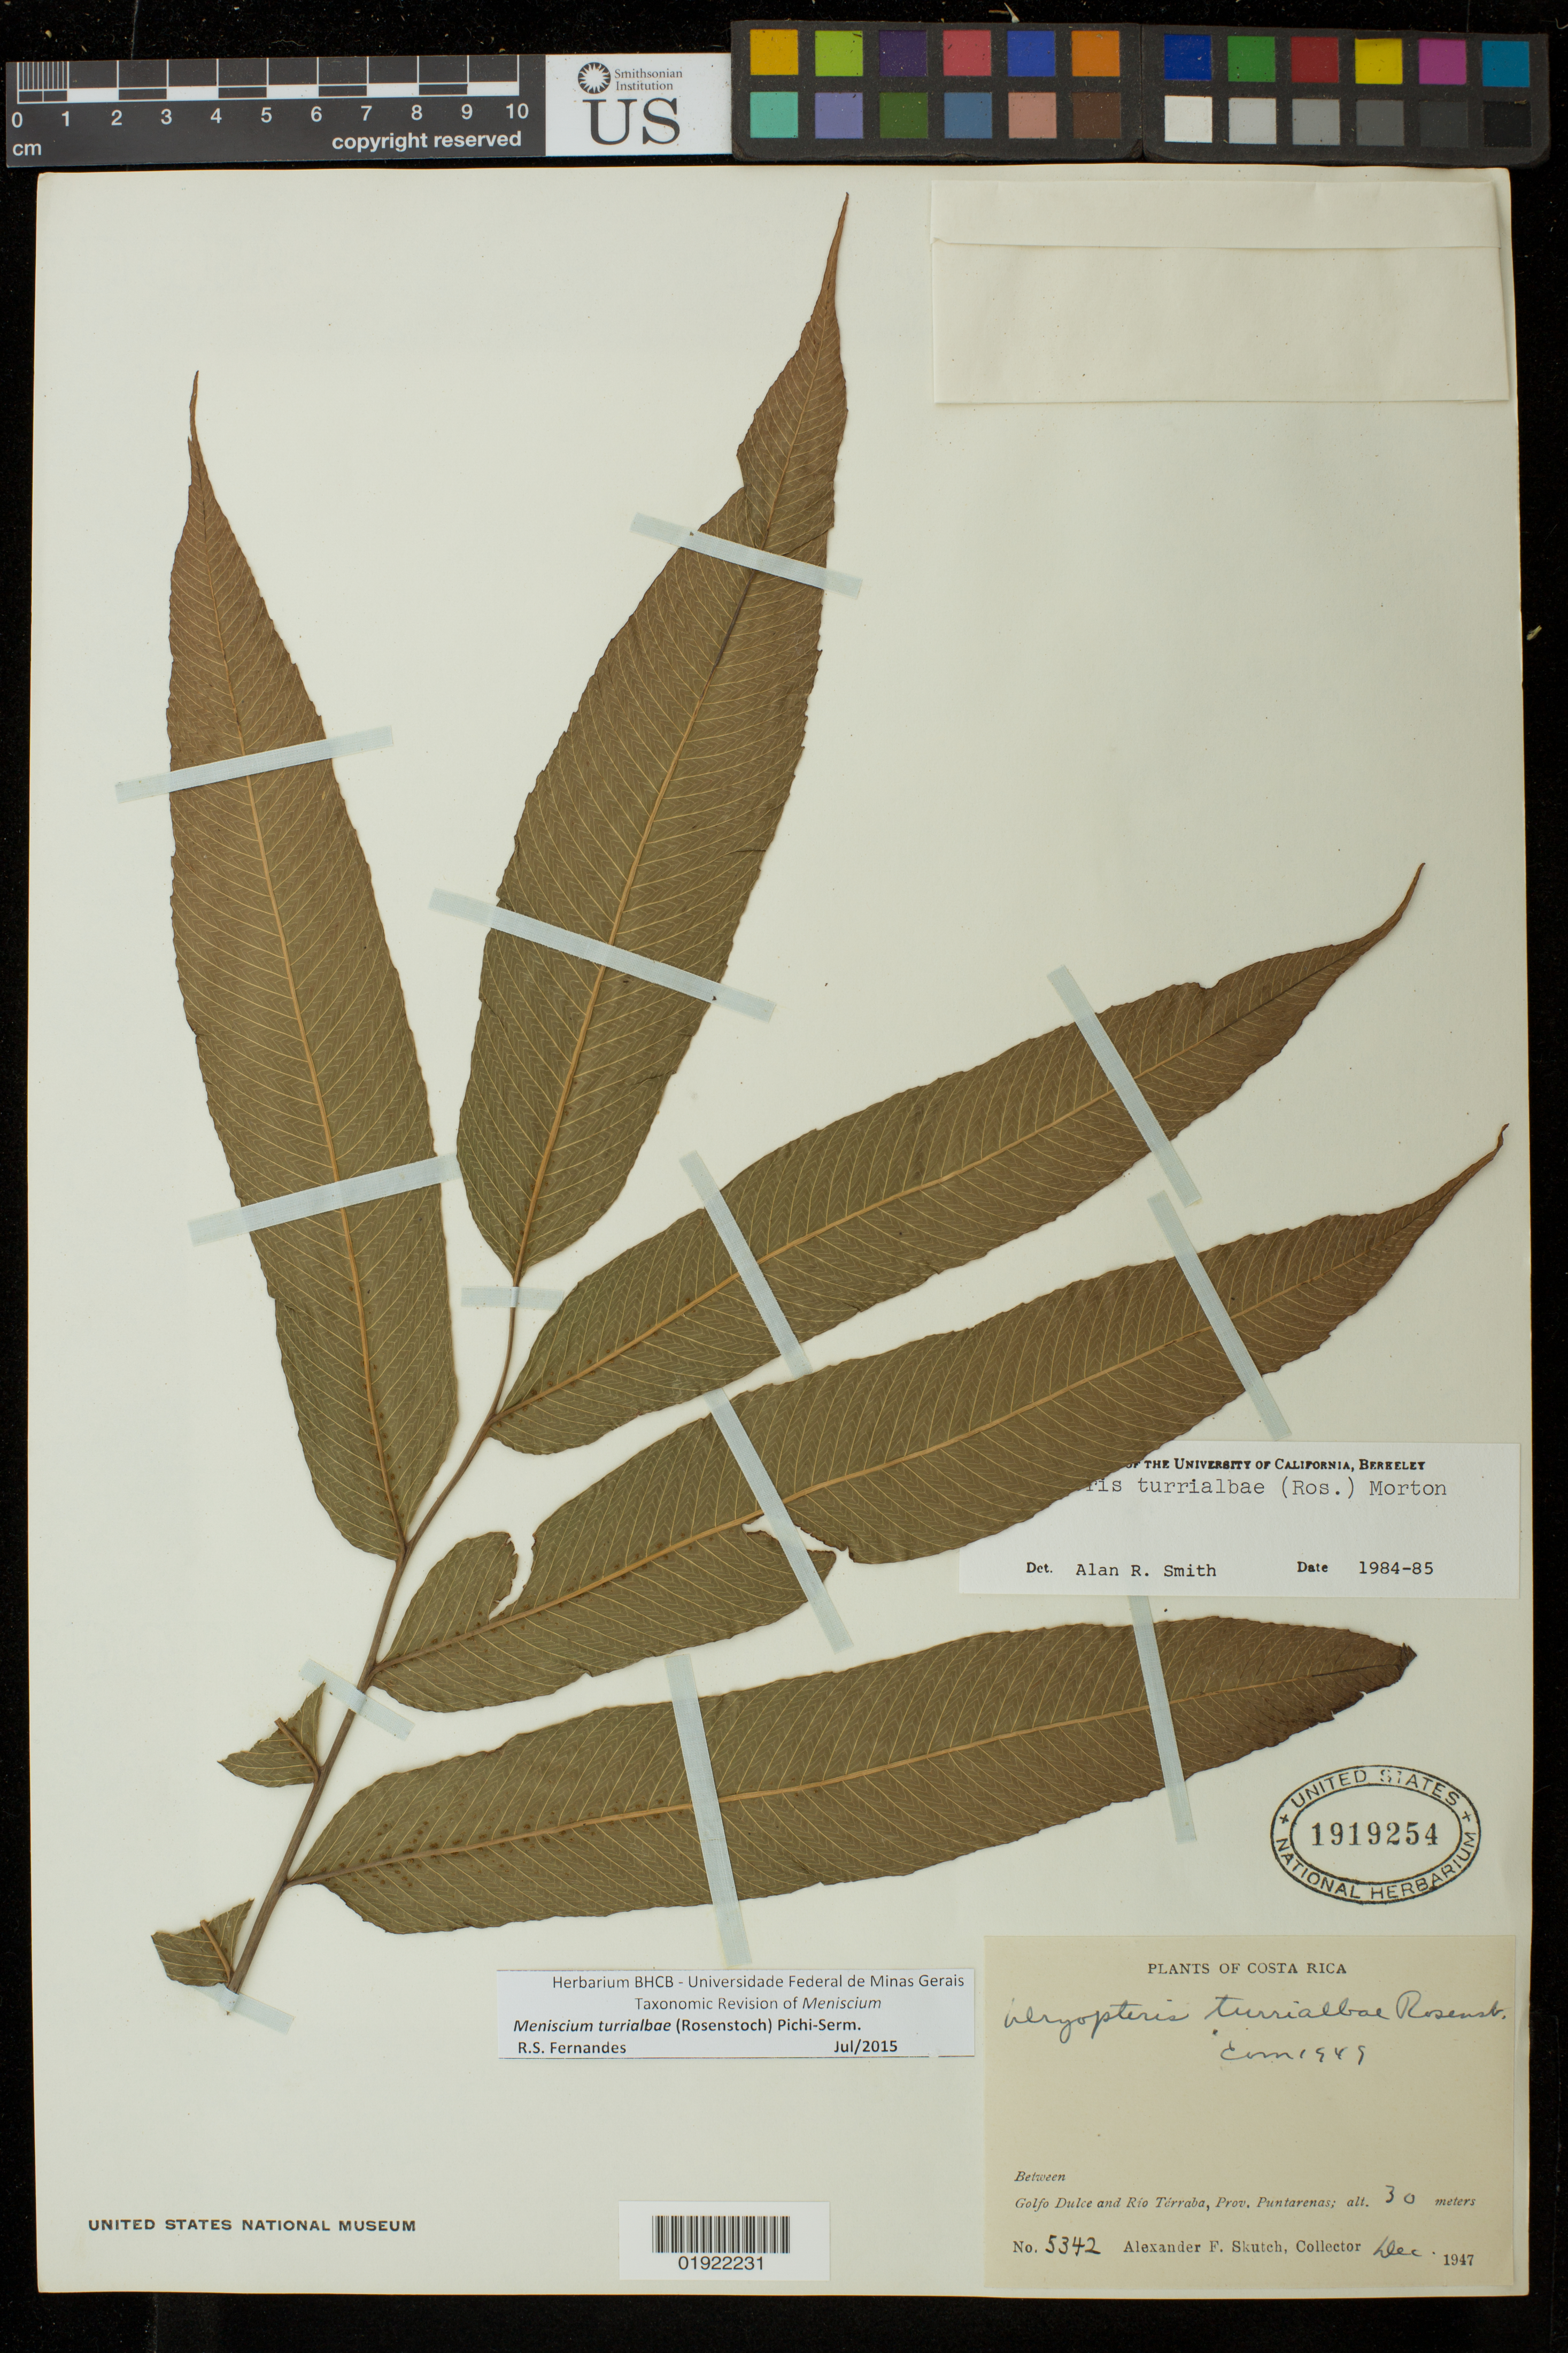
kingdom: Plantae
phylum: Tracheophyta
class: Polypodiopsida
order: Polypodiales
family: Thelypteridaceae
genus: Meniscium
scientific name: Meniscium turrialbae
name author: (Rosenst.) Pic. Serm.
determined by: Fernandes, R. S.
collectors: A. F. Skutch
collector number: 5342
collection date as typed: Dec 1947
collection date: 1947-12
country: Costa Rica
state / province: Puntarenas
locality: between Golfo Dulce and Rio Terraba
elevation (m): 30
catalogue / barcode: US 1919254